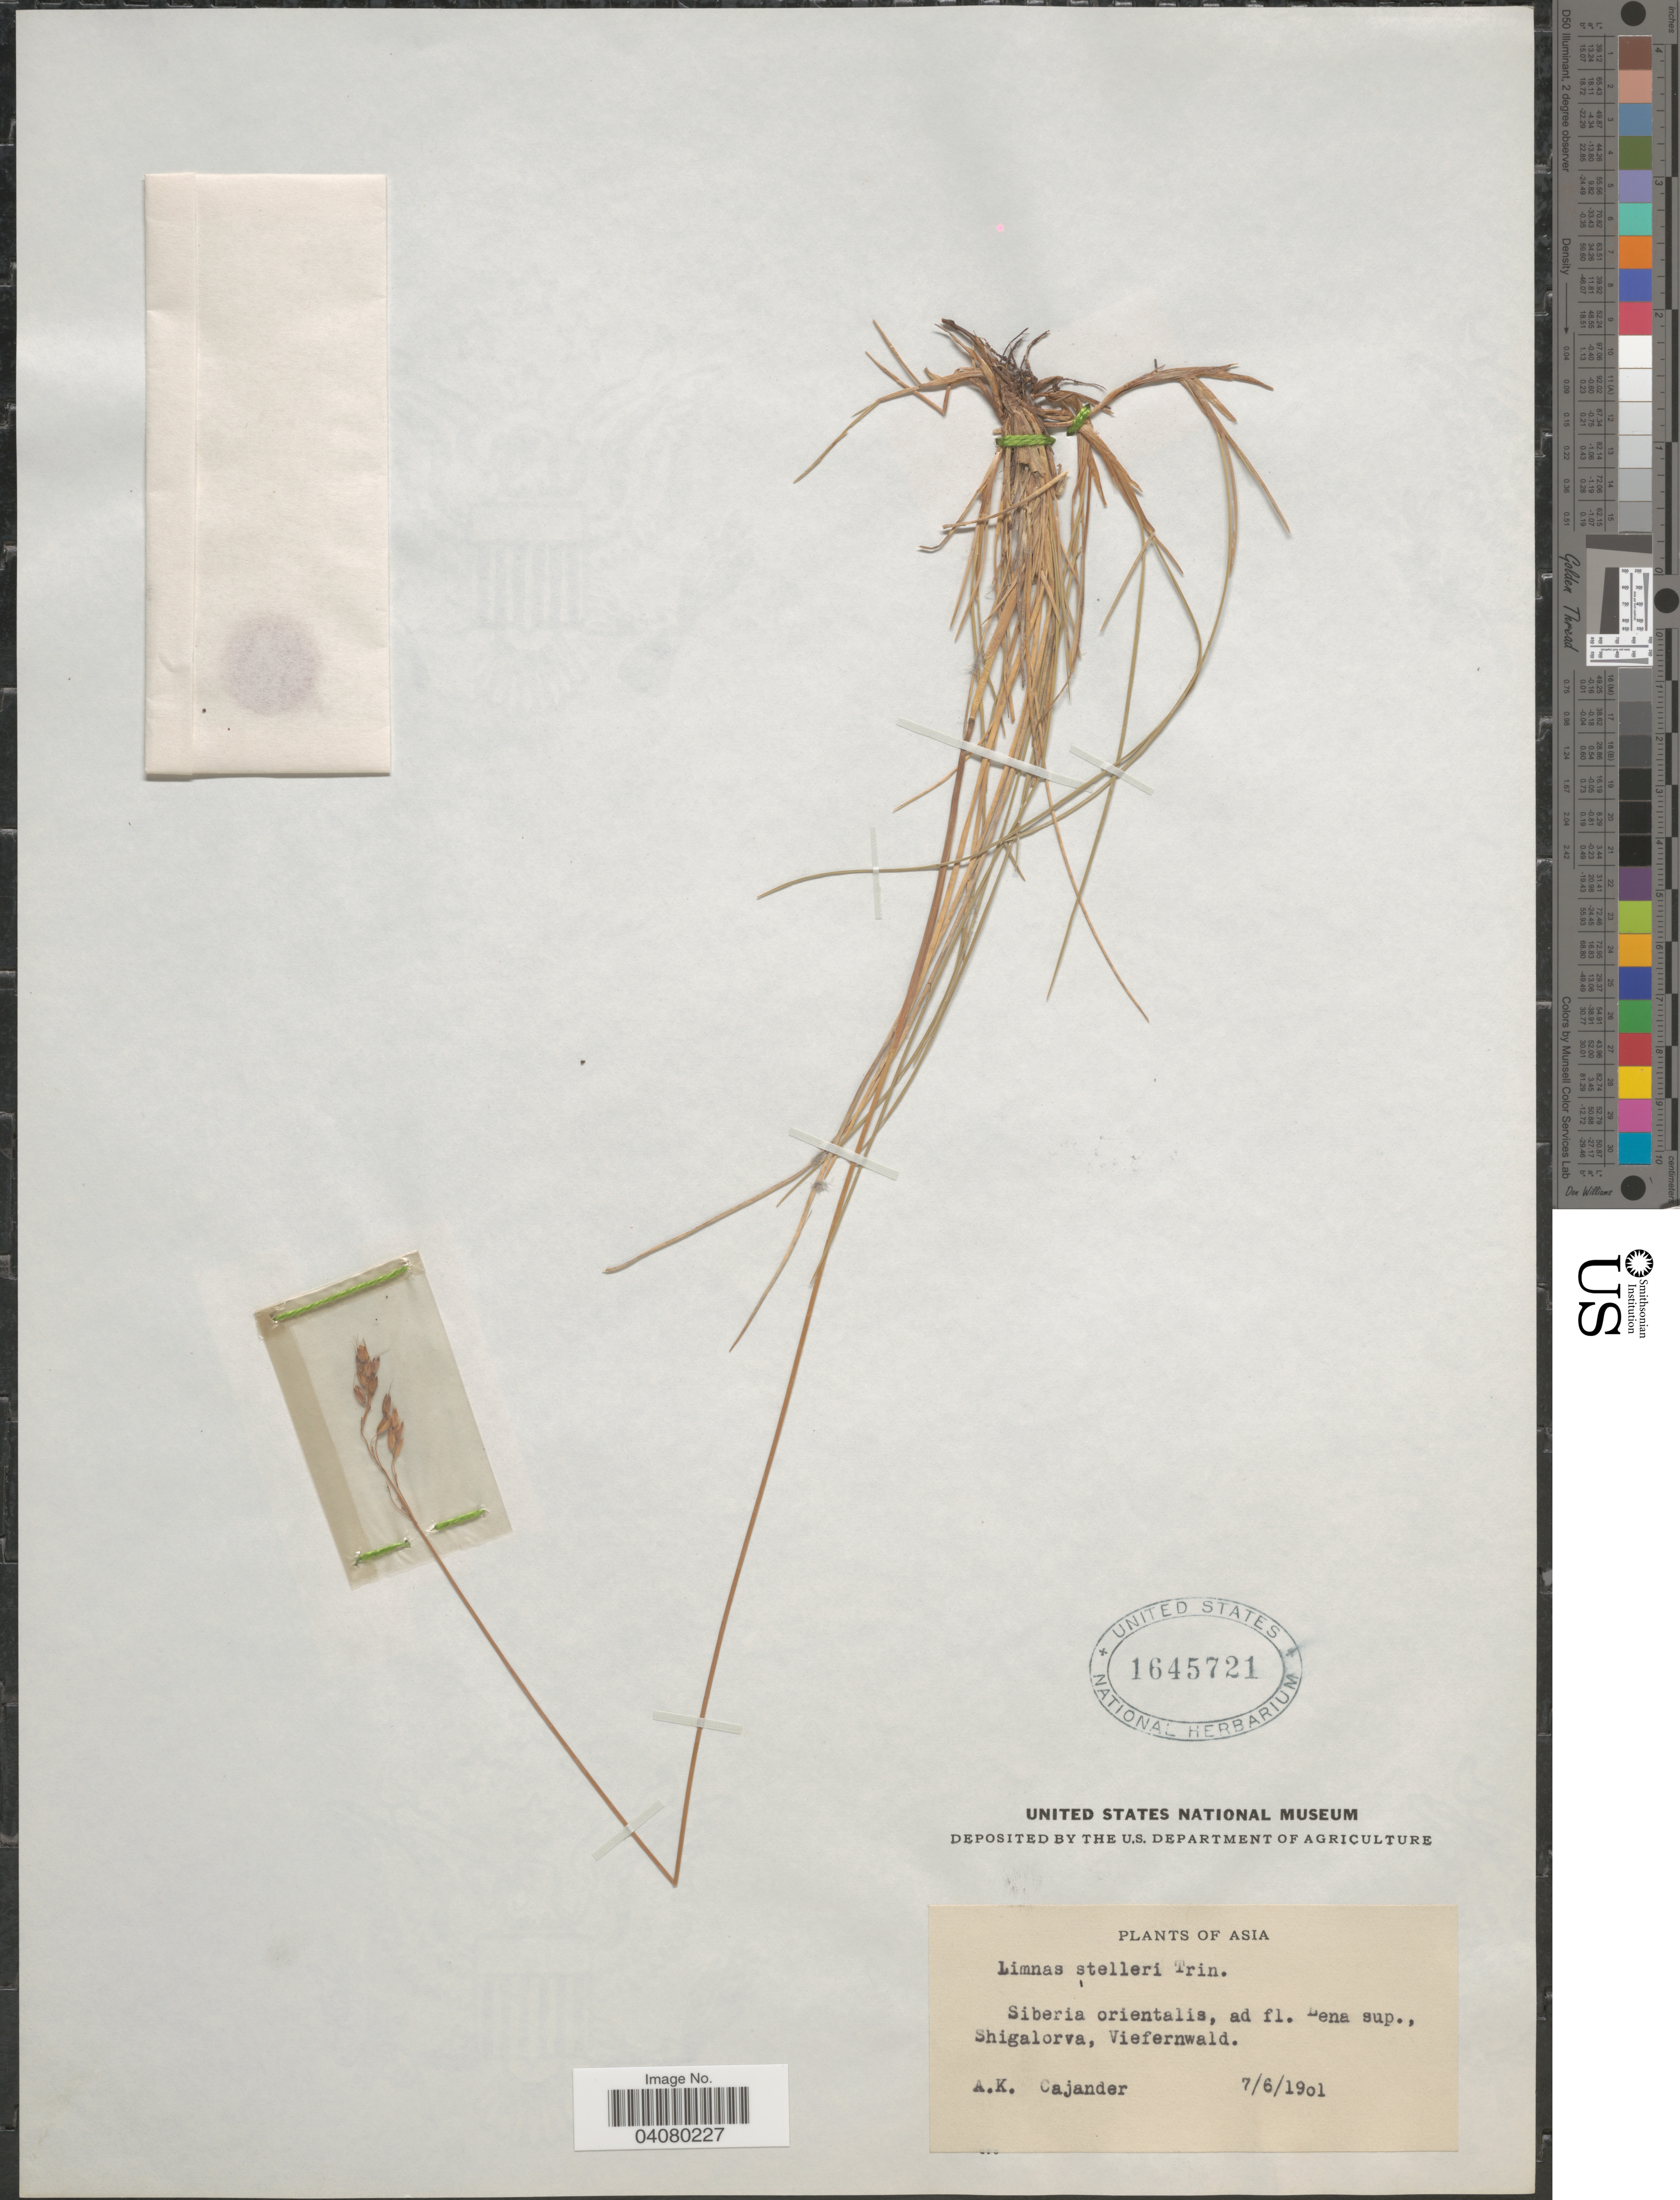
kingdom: Plantae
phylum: Tracheophyta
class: Liliopsida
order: Poales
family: Poaceae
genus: Limnas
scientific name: Limnas stelleri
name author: Trin.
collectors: A. Cajander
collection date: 1901-06-07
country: Russian Federation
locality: Siberia orientalis, ad fl. Lena sup., Shigalorva, Viefernwald.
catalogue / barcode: US 1645721